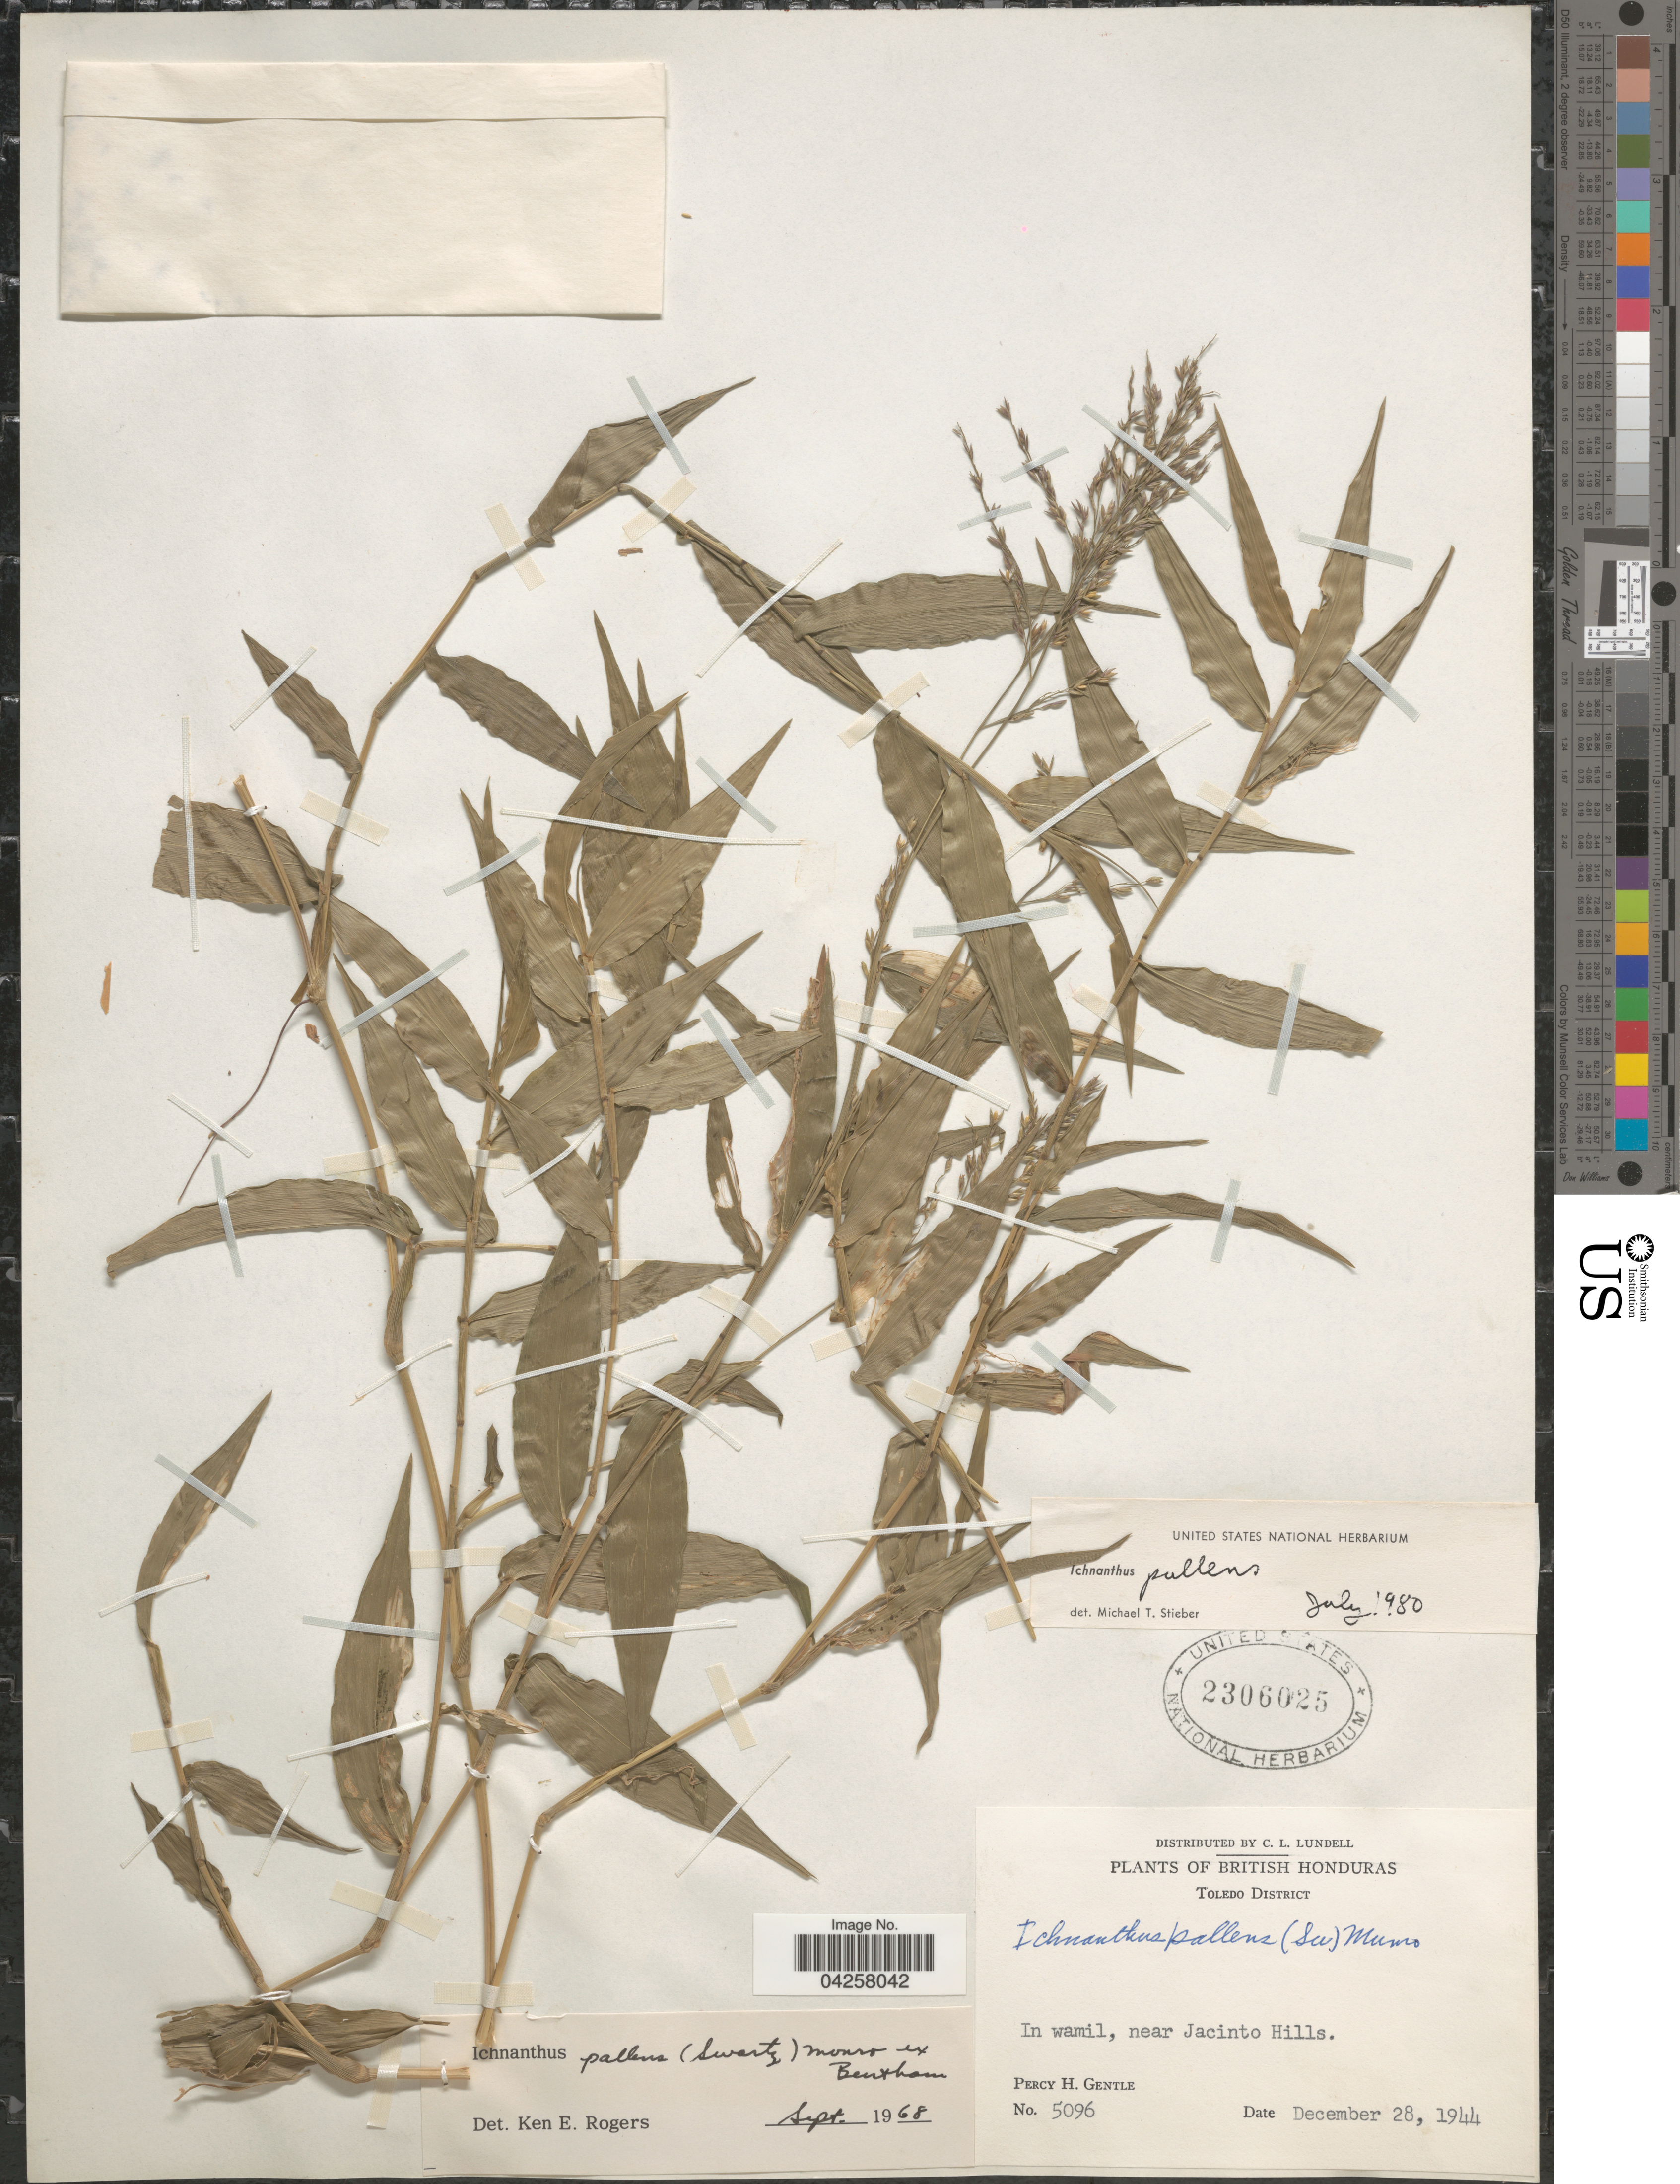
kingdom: Plantae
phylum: Tracheophyta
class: Liliopsida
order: Poales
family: Poaceae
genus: Ichnanthus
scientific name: Ichnanthus pallens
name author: (Sw.) Munro ex Benth.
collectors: P. H. Gentle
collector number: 5096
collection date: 1944-12-28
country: Belize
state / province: Toledo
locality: British Honduras. Toledo District. In wamil, near Jacinto Hills.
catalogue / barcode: US 2306025